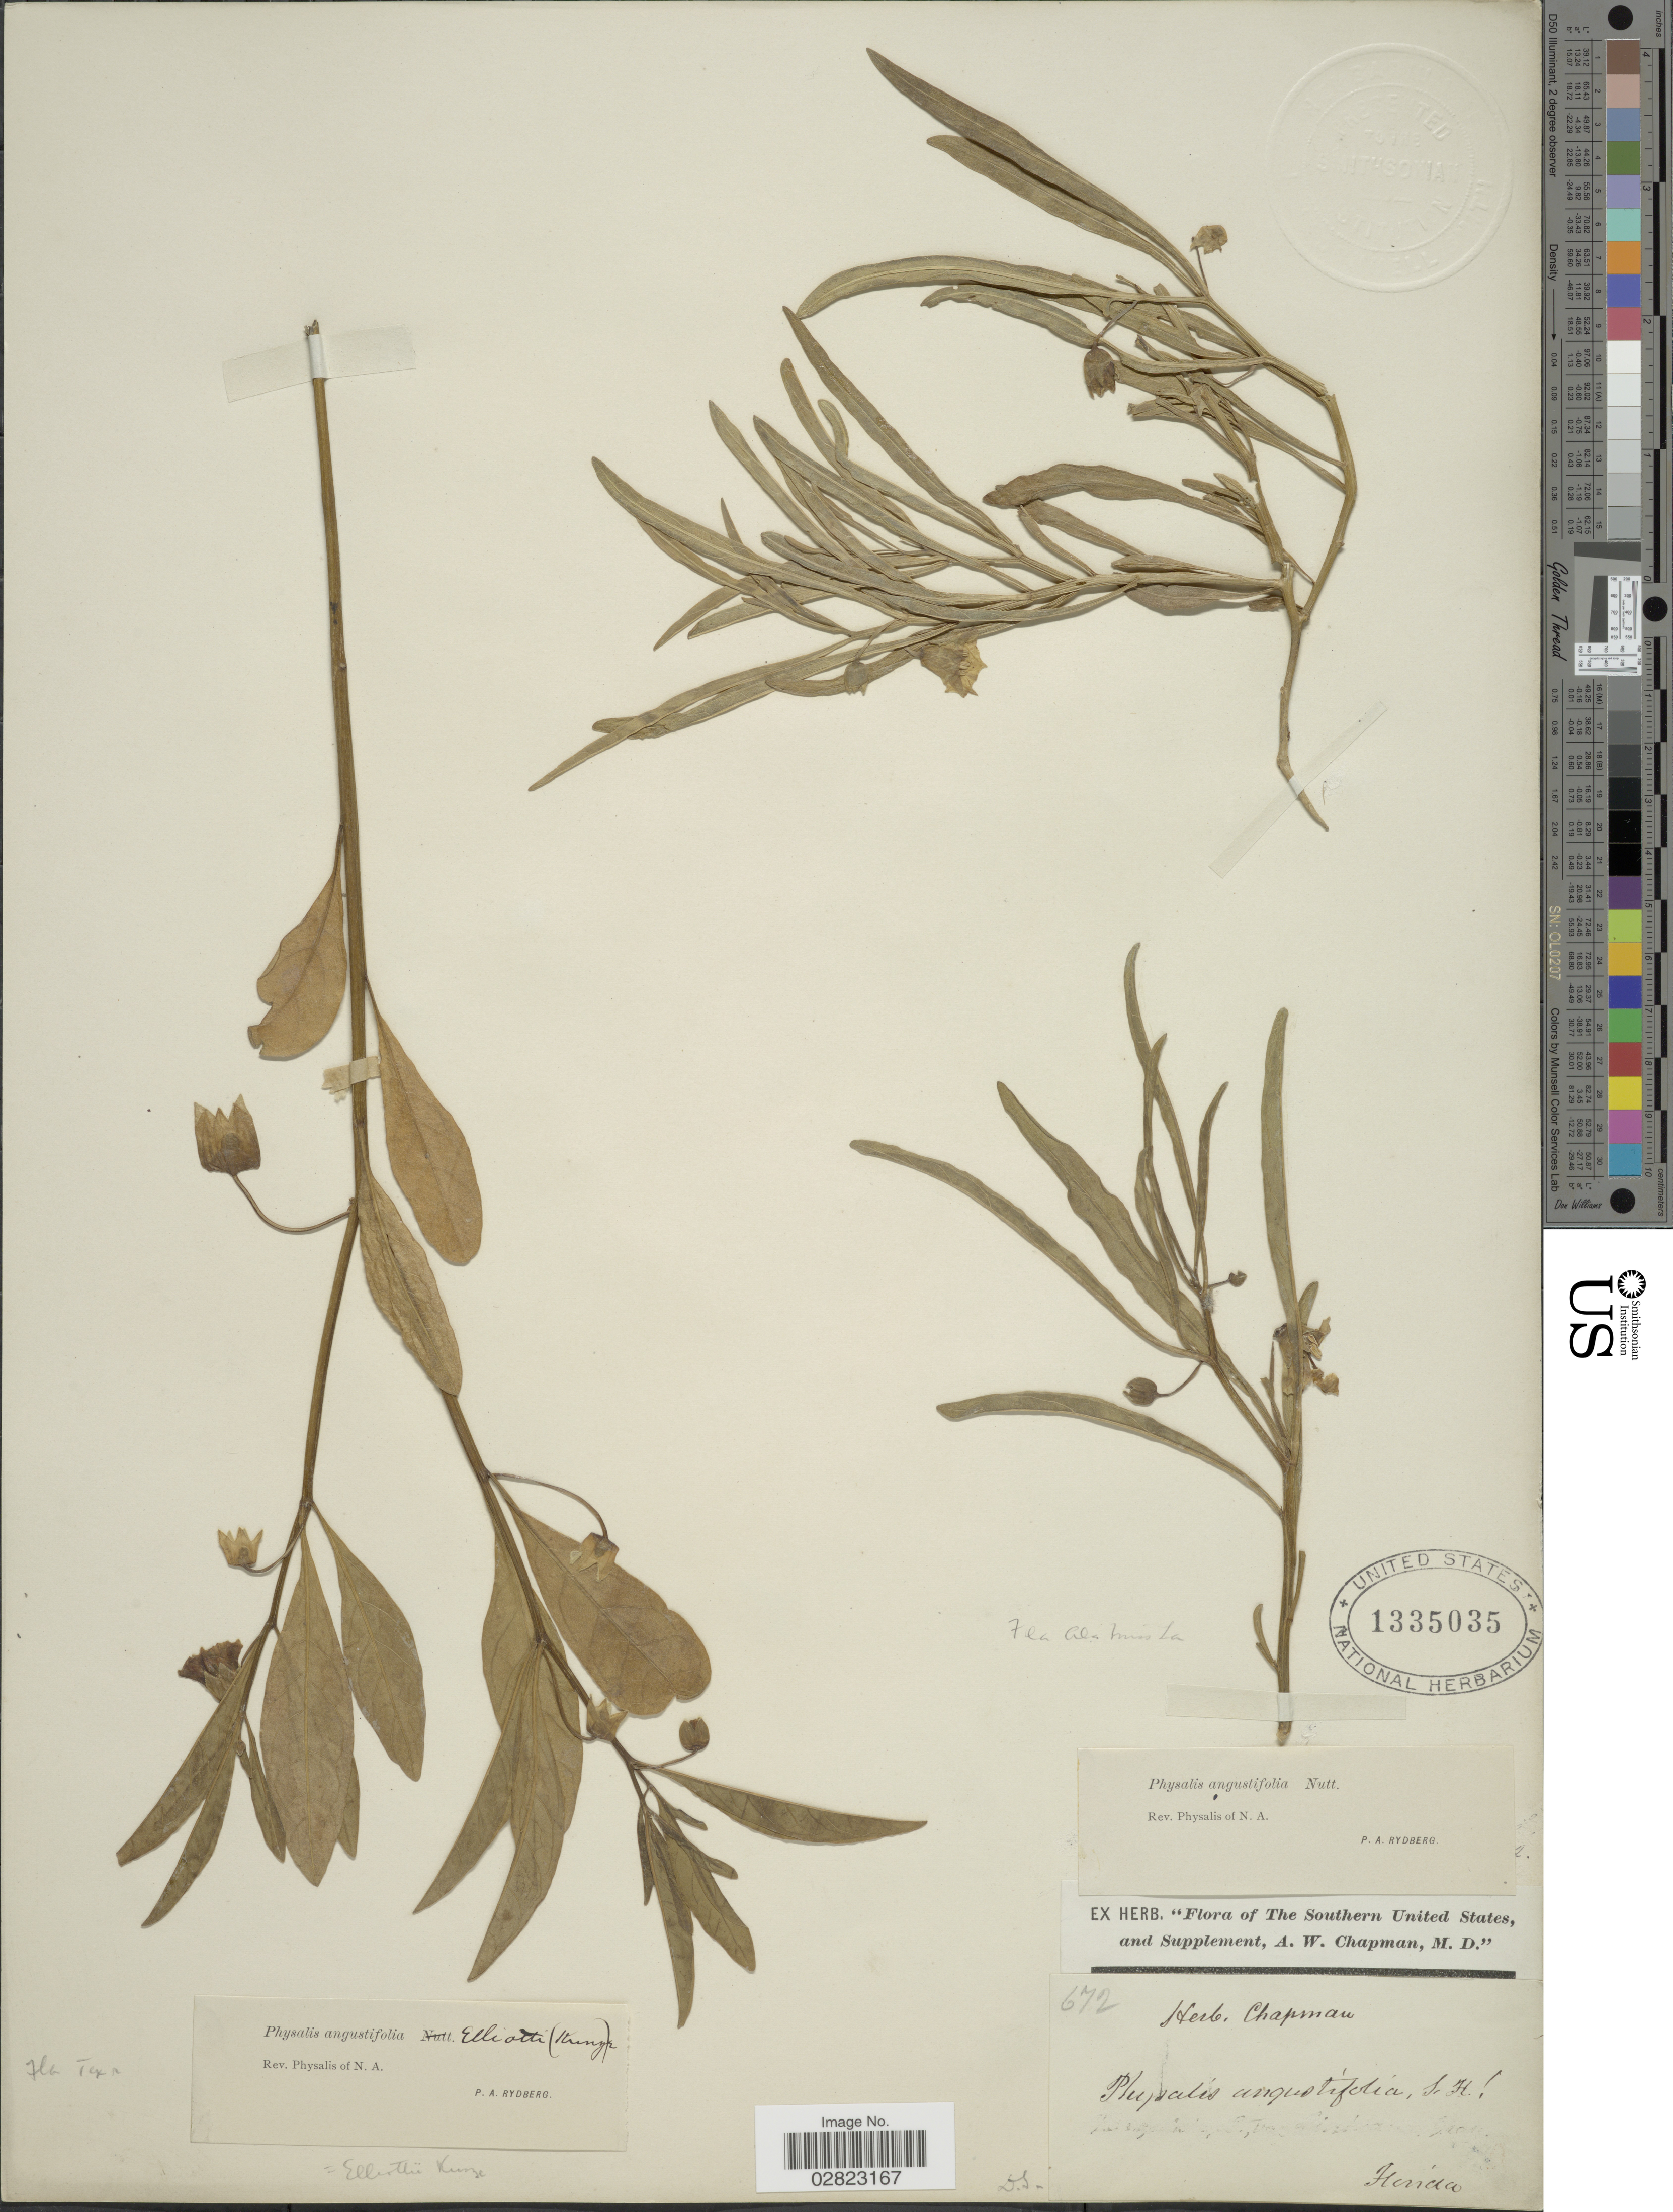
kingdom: Plantae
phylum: Tracheophyta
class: Magnoliopsida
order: Solanales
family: Solanaceae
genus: Physalis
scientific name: Physalis angustifolia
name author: Nutt.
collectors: ex herb. Chapman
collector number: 672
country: United States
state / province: Florida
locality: Southern United States.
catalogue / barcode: US 1335035